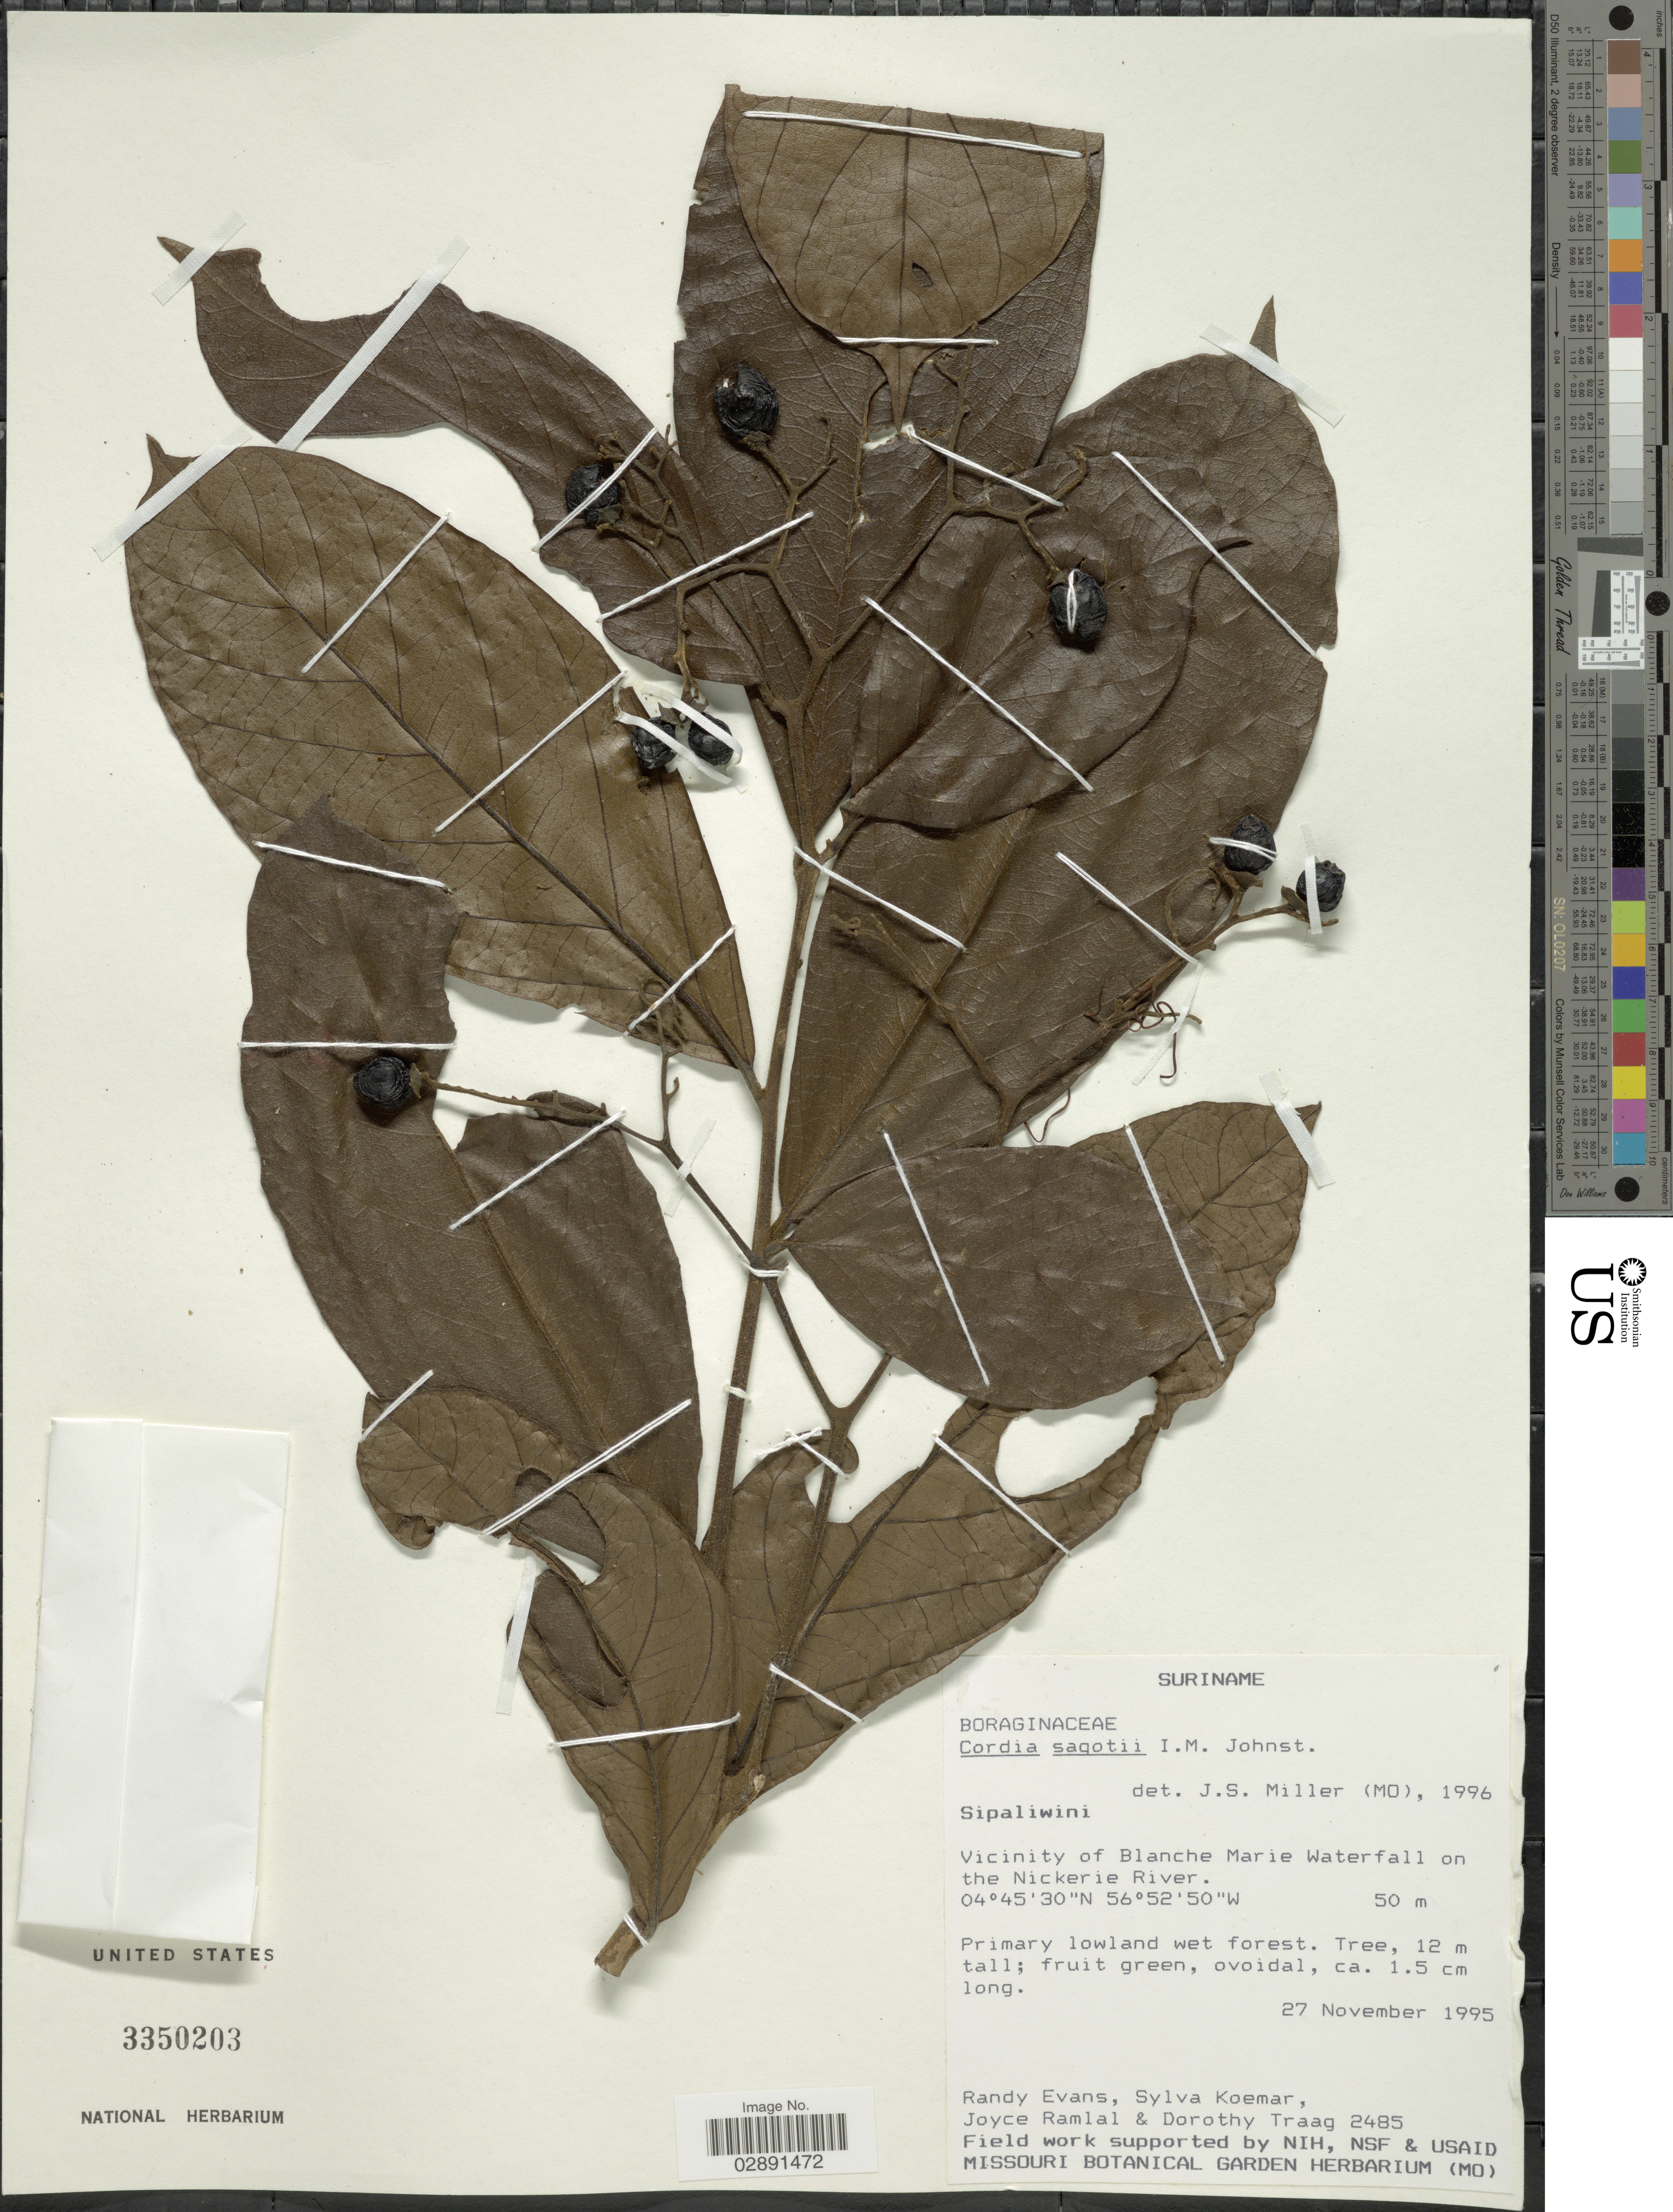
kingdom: Plantae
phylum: Tracheophyta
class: Magnoliopsida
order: Boraginales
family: Cordiaceae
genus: Cordia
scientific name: Cordia sagotii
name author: I.M. Johnst.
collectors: R. Evans, S. Koemar, J. Ramlal & D. Traag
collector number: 2485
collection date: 1995-11-27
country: Suriname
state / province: Sipaliwini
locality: Vicinity of Blanche Marie Waterfall on the Nickerie River.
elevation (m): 50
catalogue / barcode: US 3350203